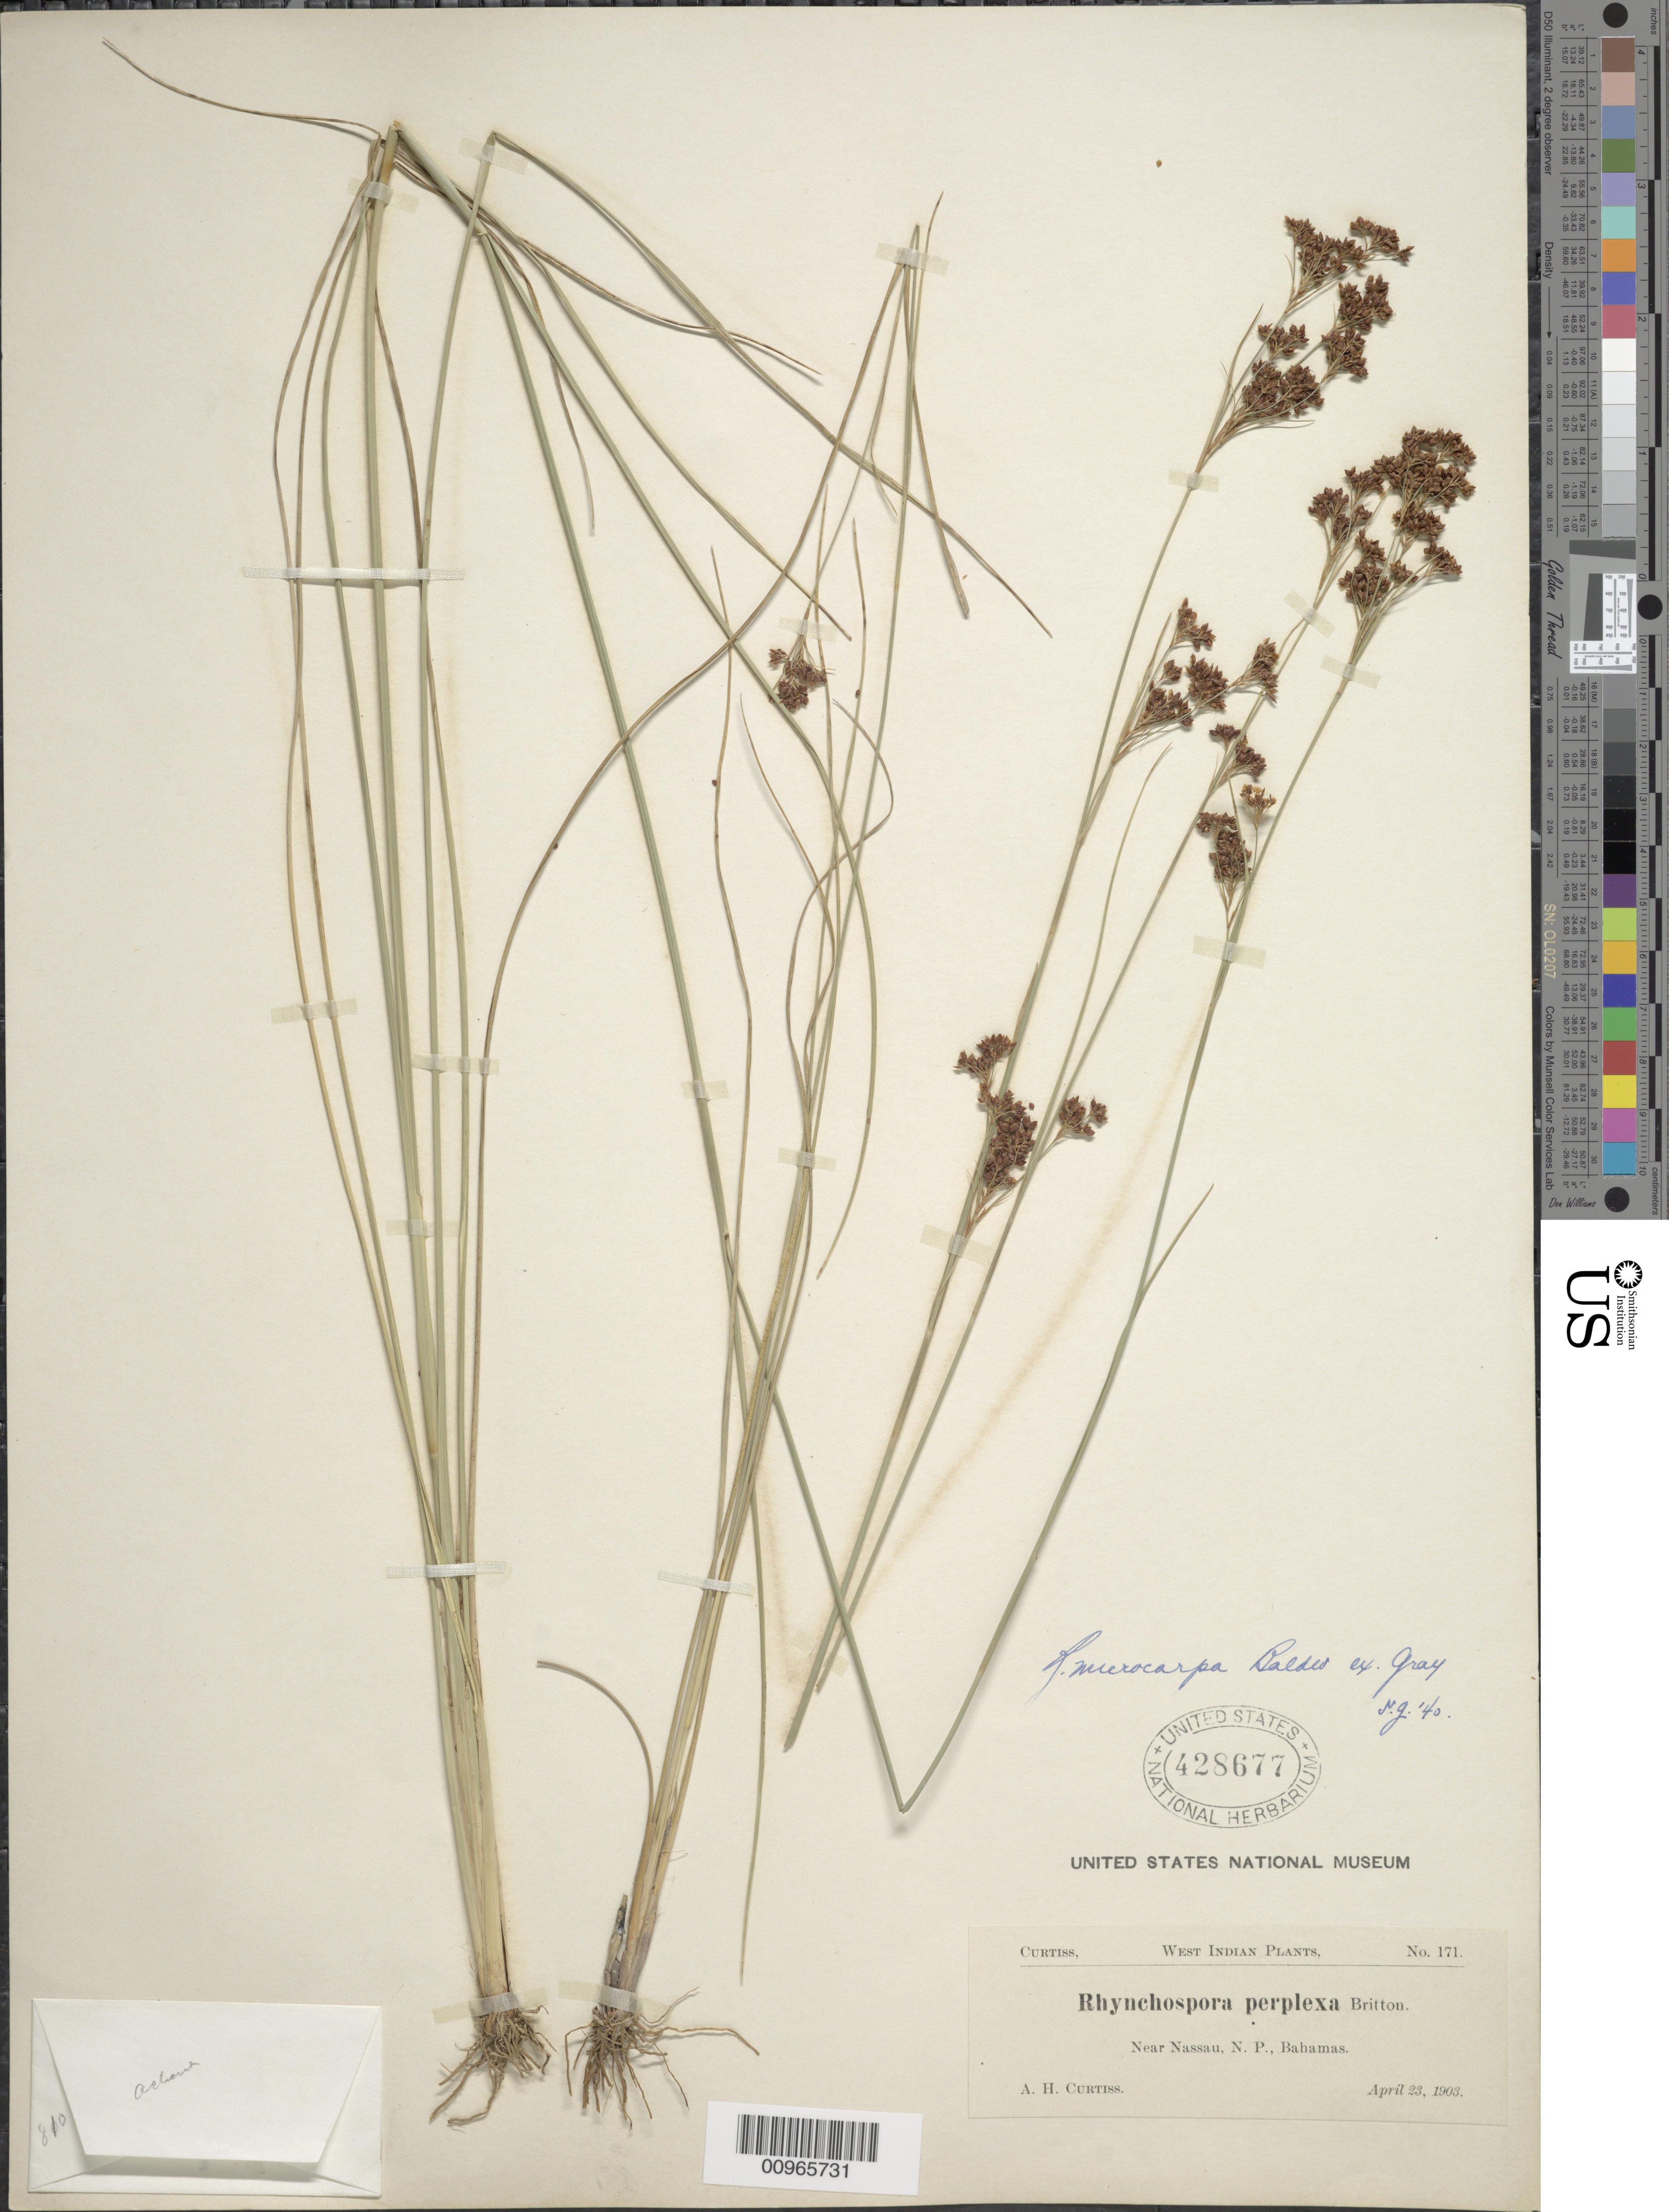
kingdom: Plantae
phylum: Tracheophyta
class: Liliopsida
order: Poales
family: Cyperaceae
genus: Rhynchospora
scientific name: Rhynchospora microcarpa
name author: Baldwin ex A. Gray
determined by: Gale, S.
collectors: A. H. Curtiss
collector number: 171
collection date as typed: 23 Apr 1903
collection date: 1903-04-23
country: Bahamas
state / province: New Providence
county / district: Nassau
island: New Providence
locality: Near Nassau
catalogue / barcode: US 428677